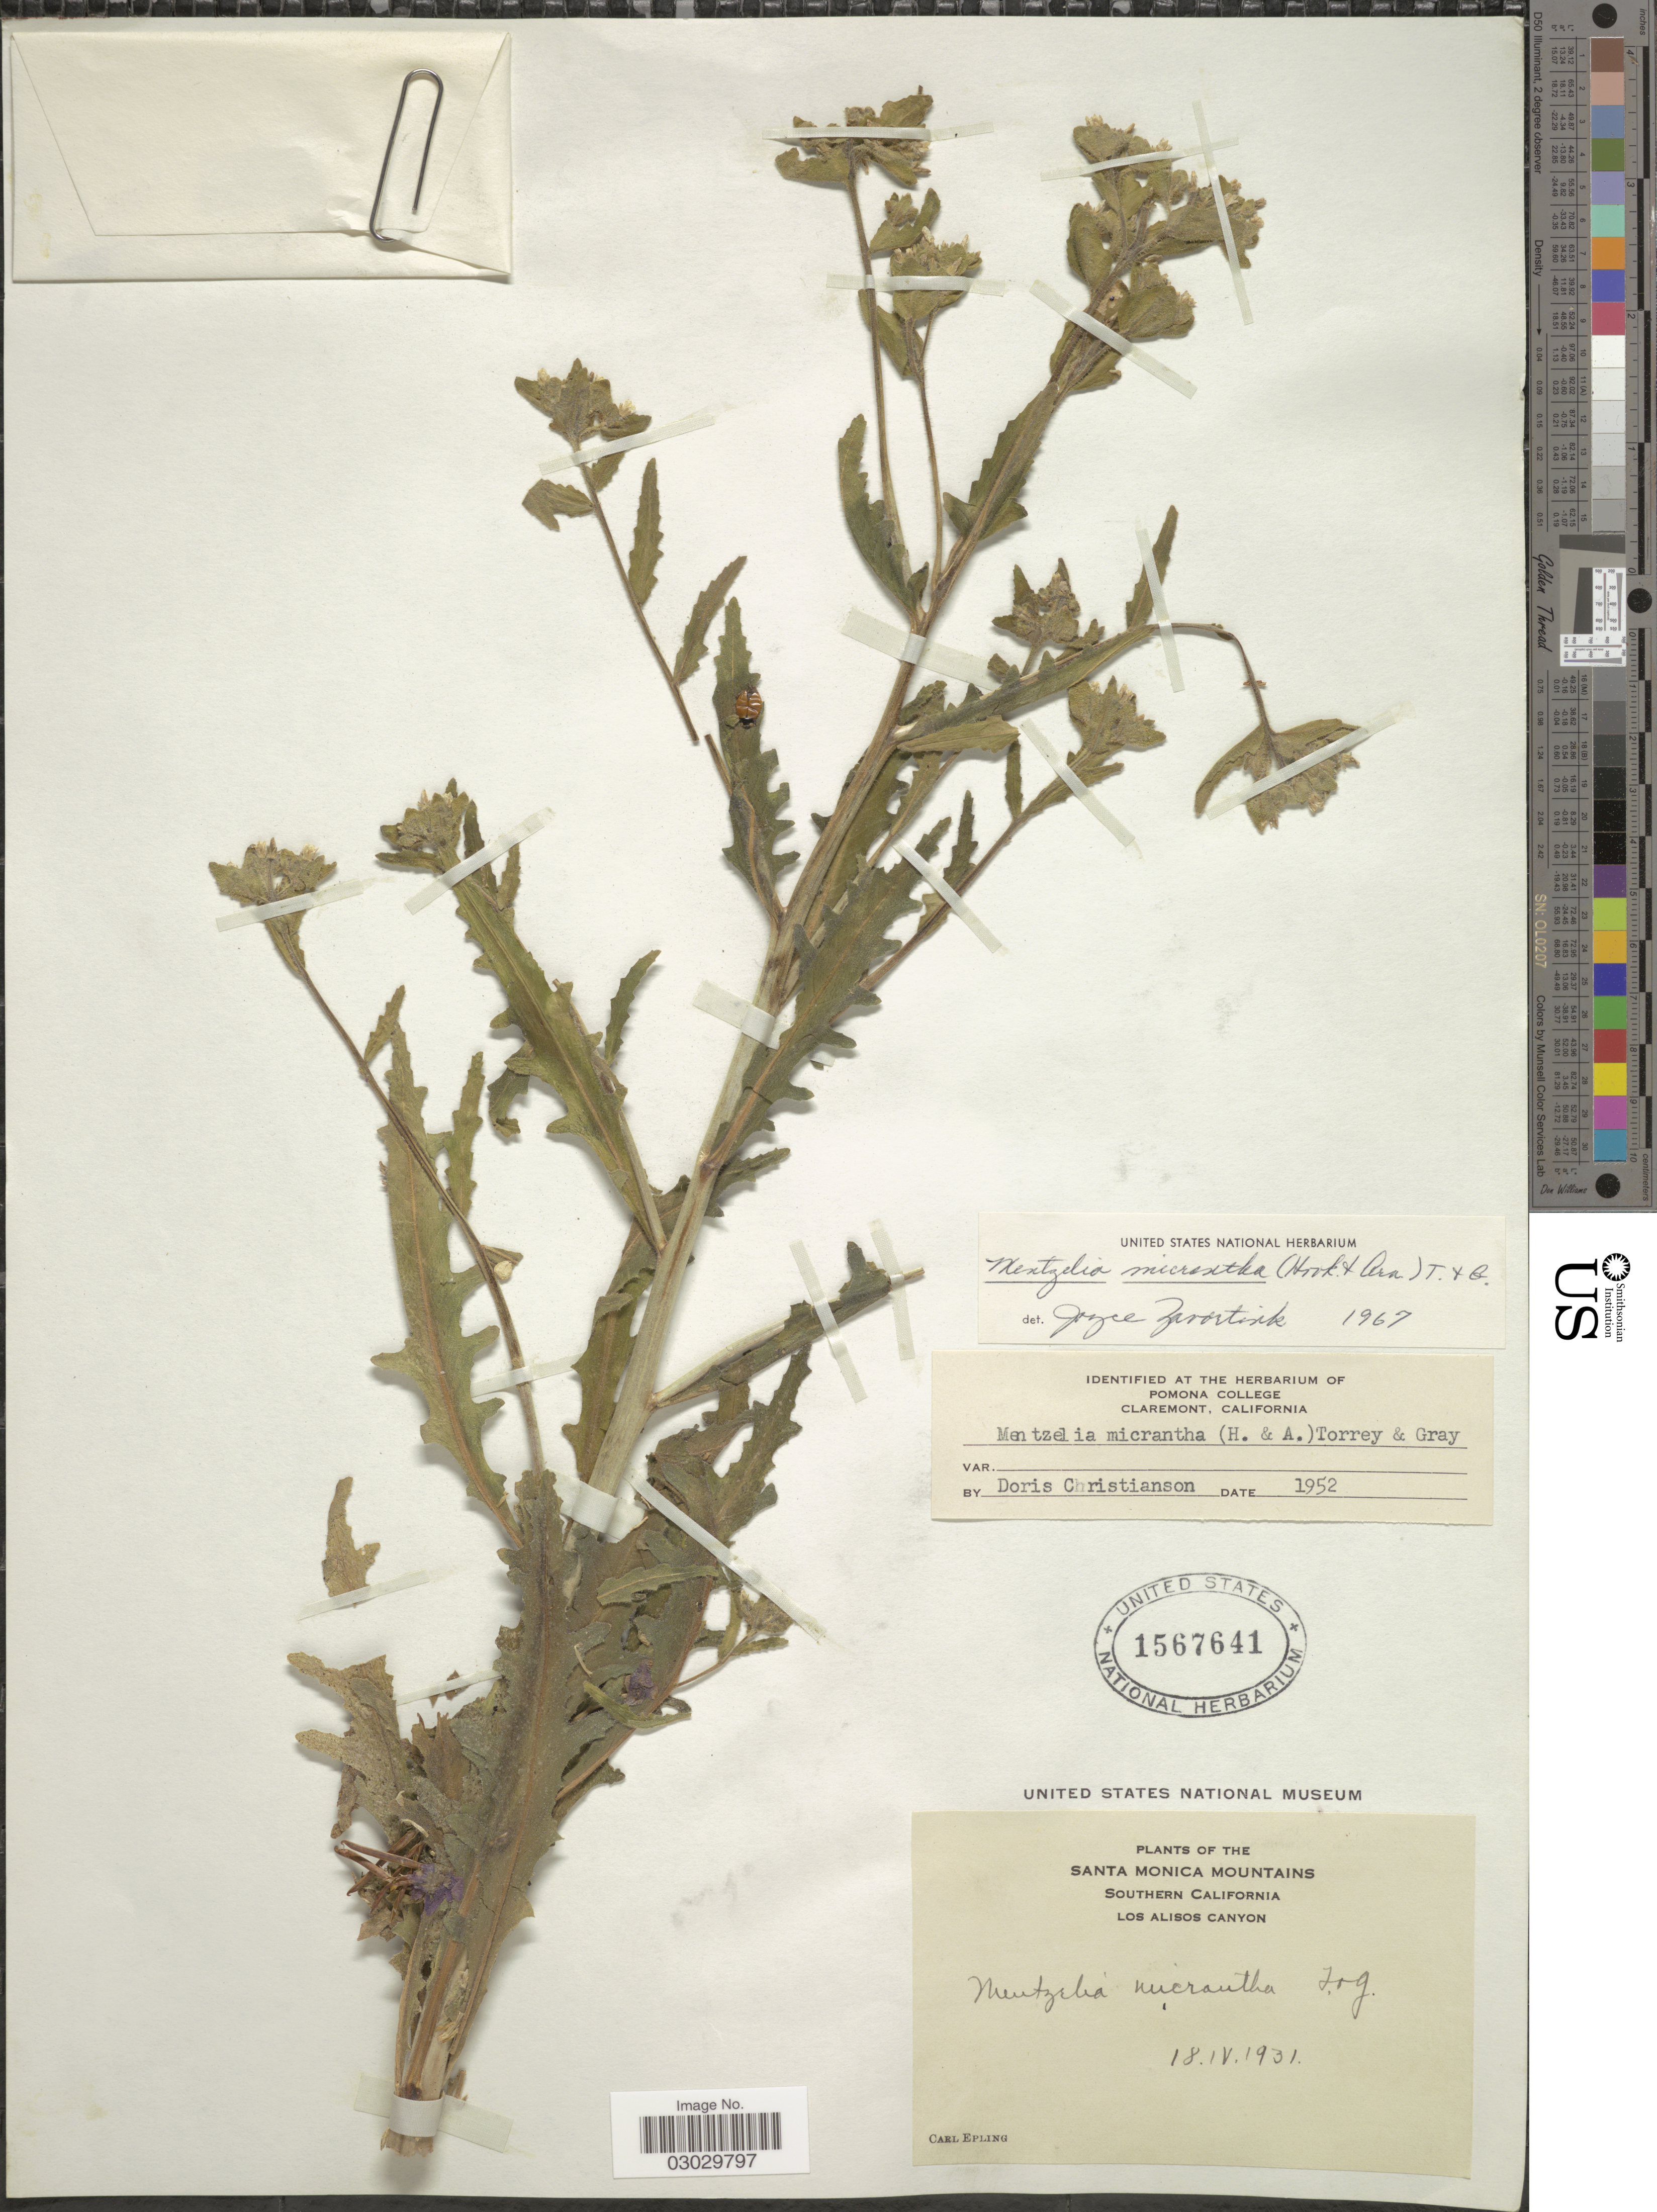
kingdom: Plantae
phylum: Tracheophyta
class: Magnoliopsida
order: Cornales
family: Loasaceae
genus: Mentzelia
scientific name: Mentzelia micrantha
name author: (Hook.) Torr. & A. Gray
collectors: C. C. Epling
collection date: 1931-04-18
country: United States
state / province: California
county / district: Los Angeles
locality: Santa Monica Mountains, Southern California, Los Alisos Canyon.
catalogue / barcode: US 1567641